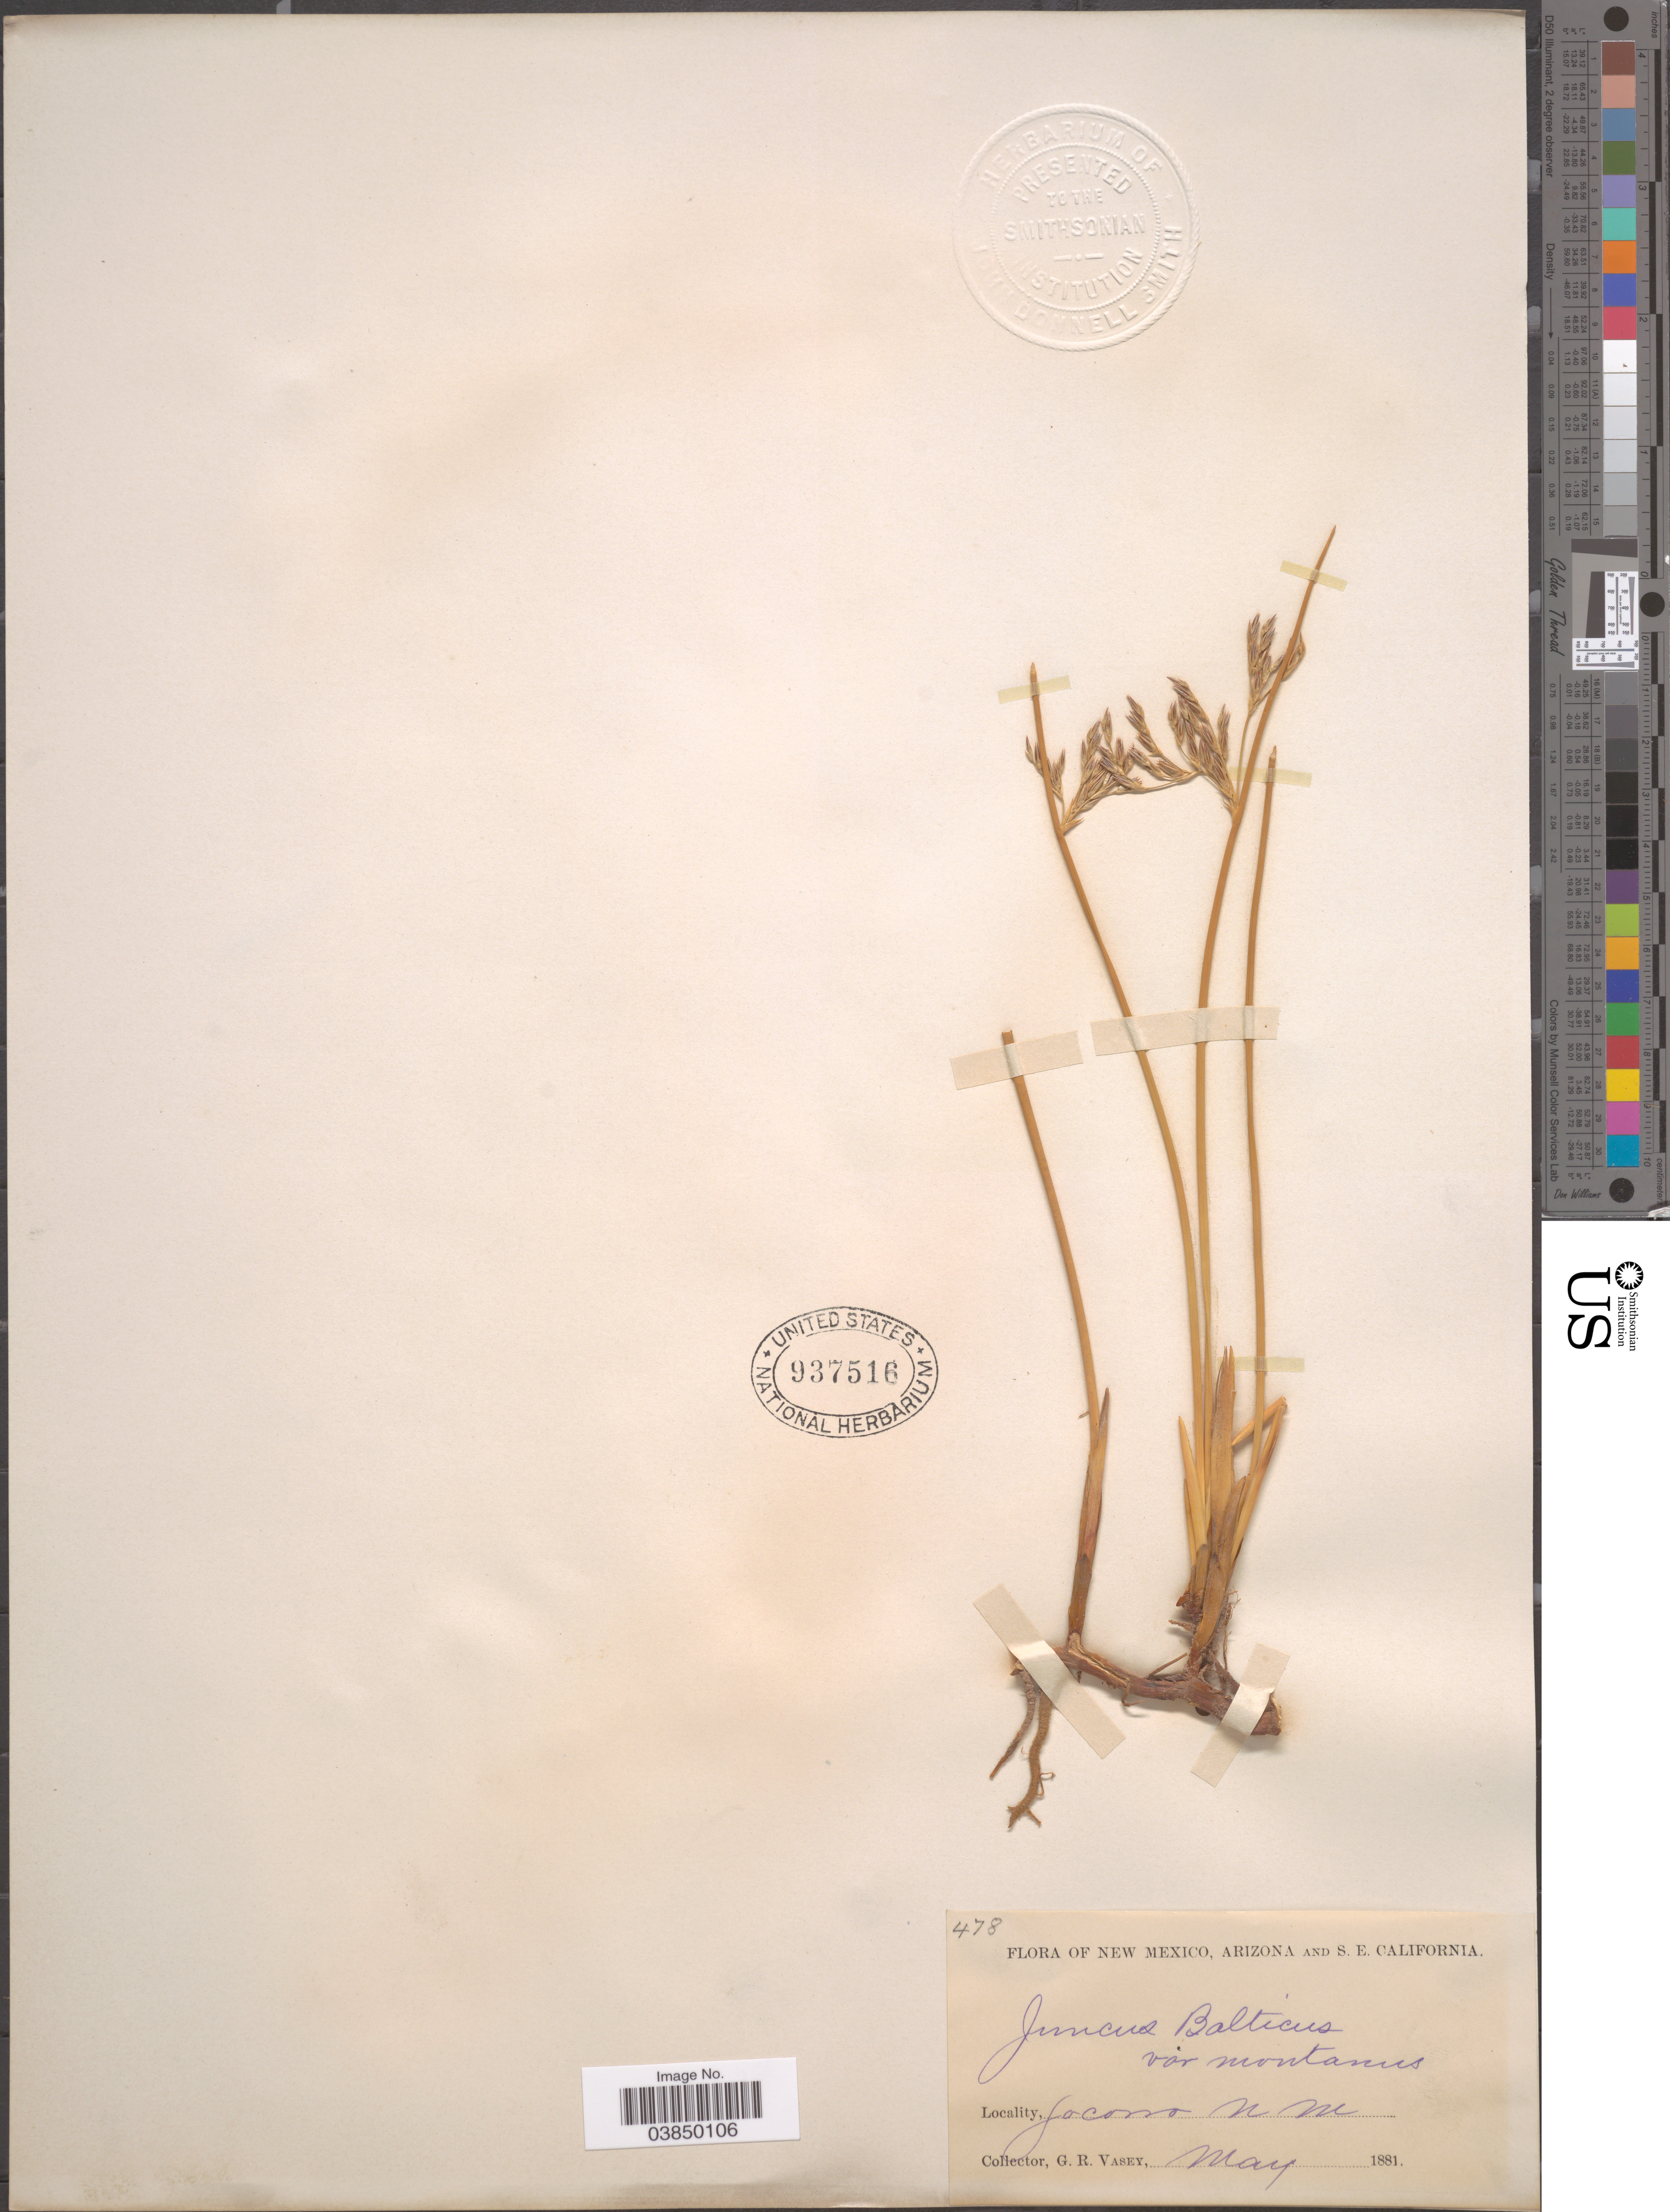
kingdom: Plantae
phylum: Tracheophyta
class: Liliopsida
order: Poales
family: Juncaceae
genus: Juncus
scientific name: Juncus balticus var. montanus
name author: Engelm.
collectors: G. R. Vasey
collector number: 478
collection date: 1881-05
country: United States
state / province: New Mexico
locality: Jocono.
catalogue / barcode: US 937516